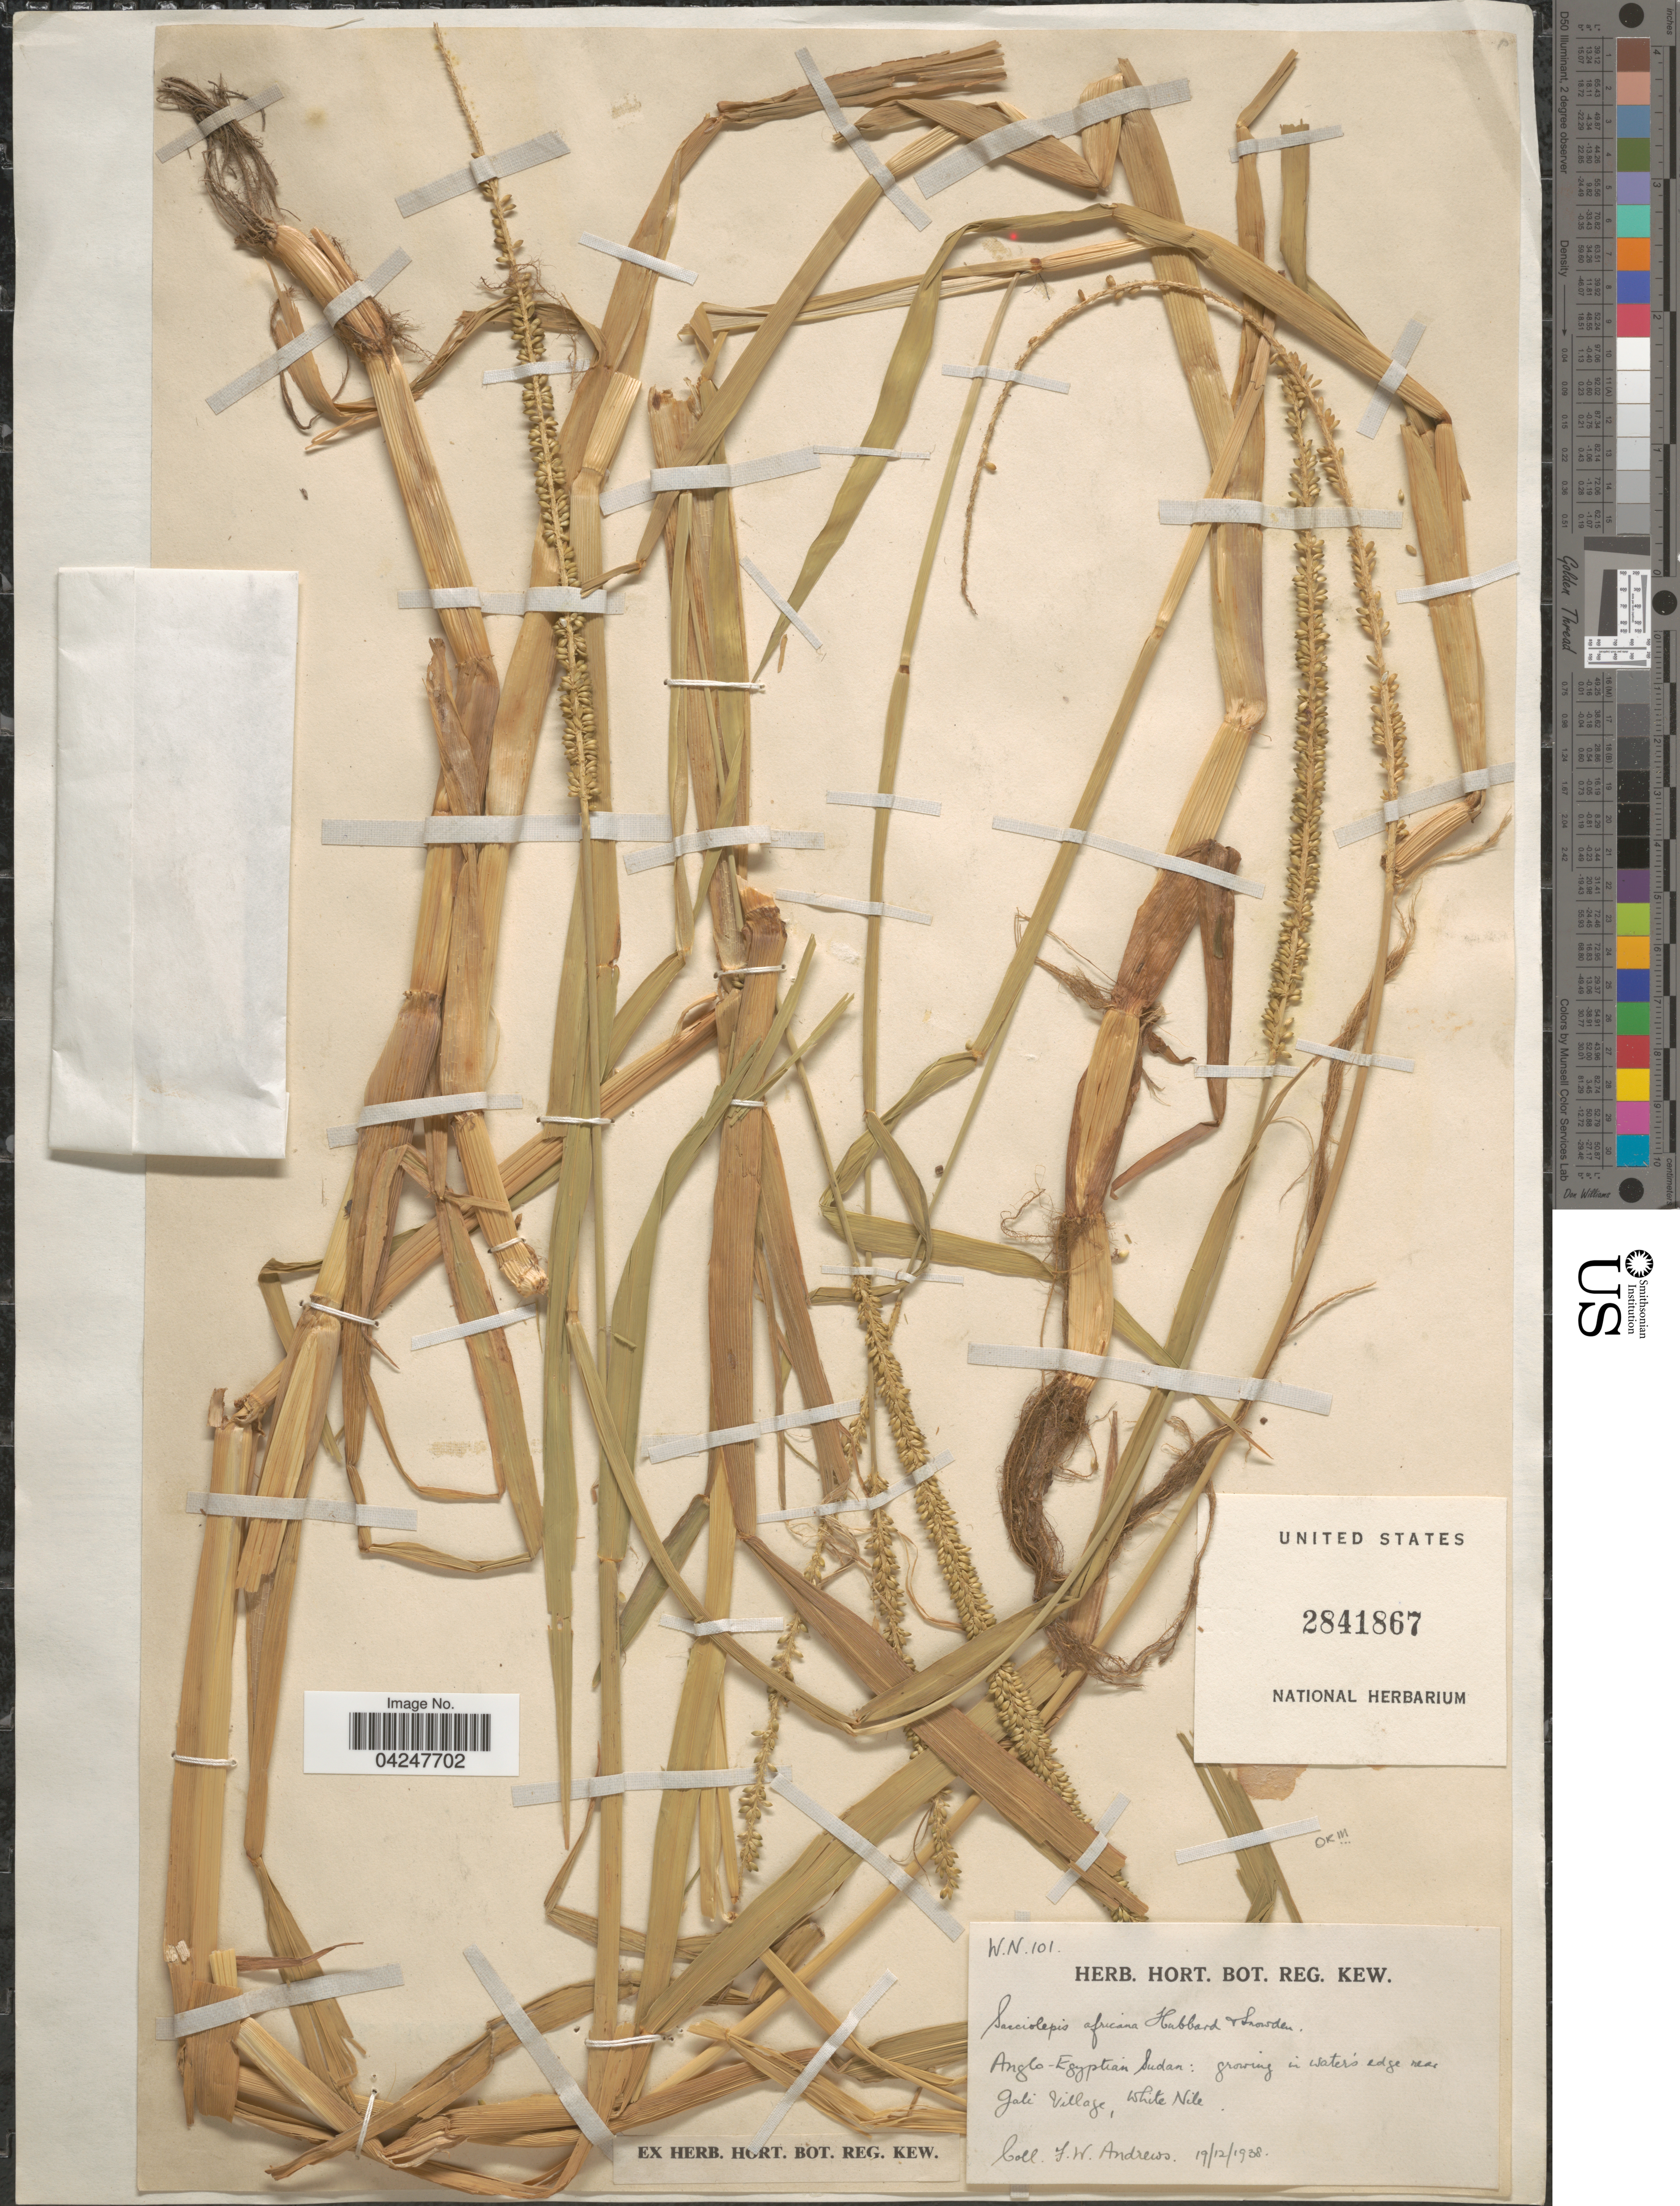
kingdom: Plantae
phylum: Tracheophyta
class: Liliopsida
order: Poales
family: Poaceae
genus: Sacciolepis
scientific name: Sacciolepis africana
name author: C. E. Hubb. & Snowden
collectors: F. W. Andrews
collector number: WN101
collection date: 1938-12-19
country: Sudan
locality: Anglo-Egyptian Sudan: Growing in water's edge near Gali Village, White Nile.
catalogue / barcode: US 2841867